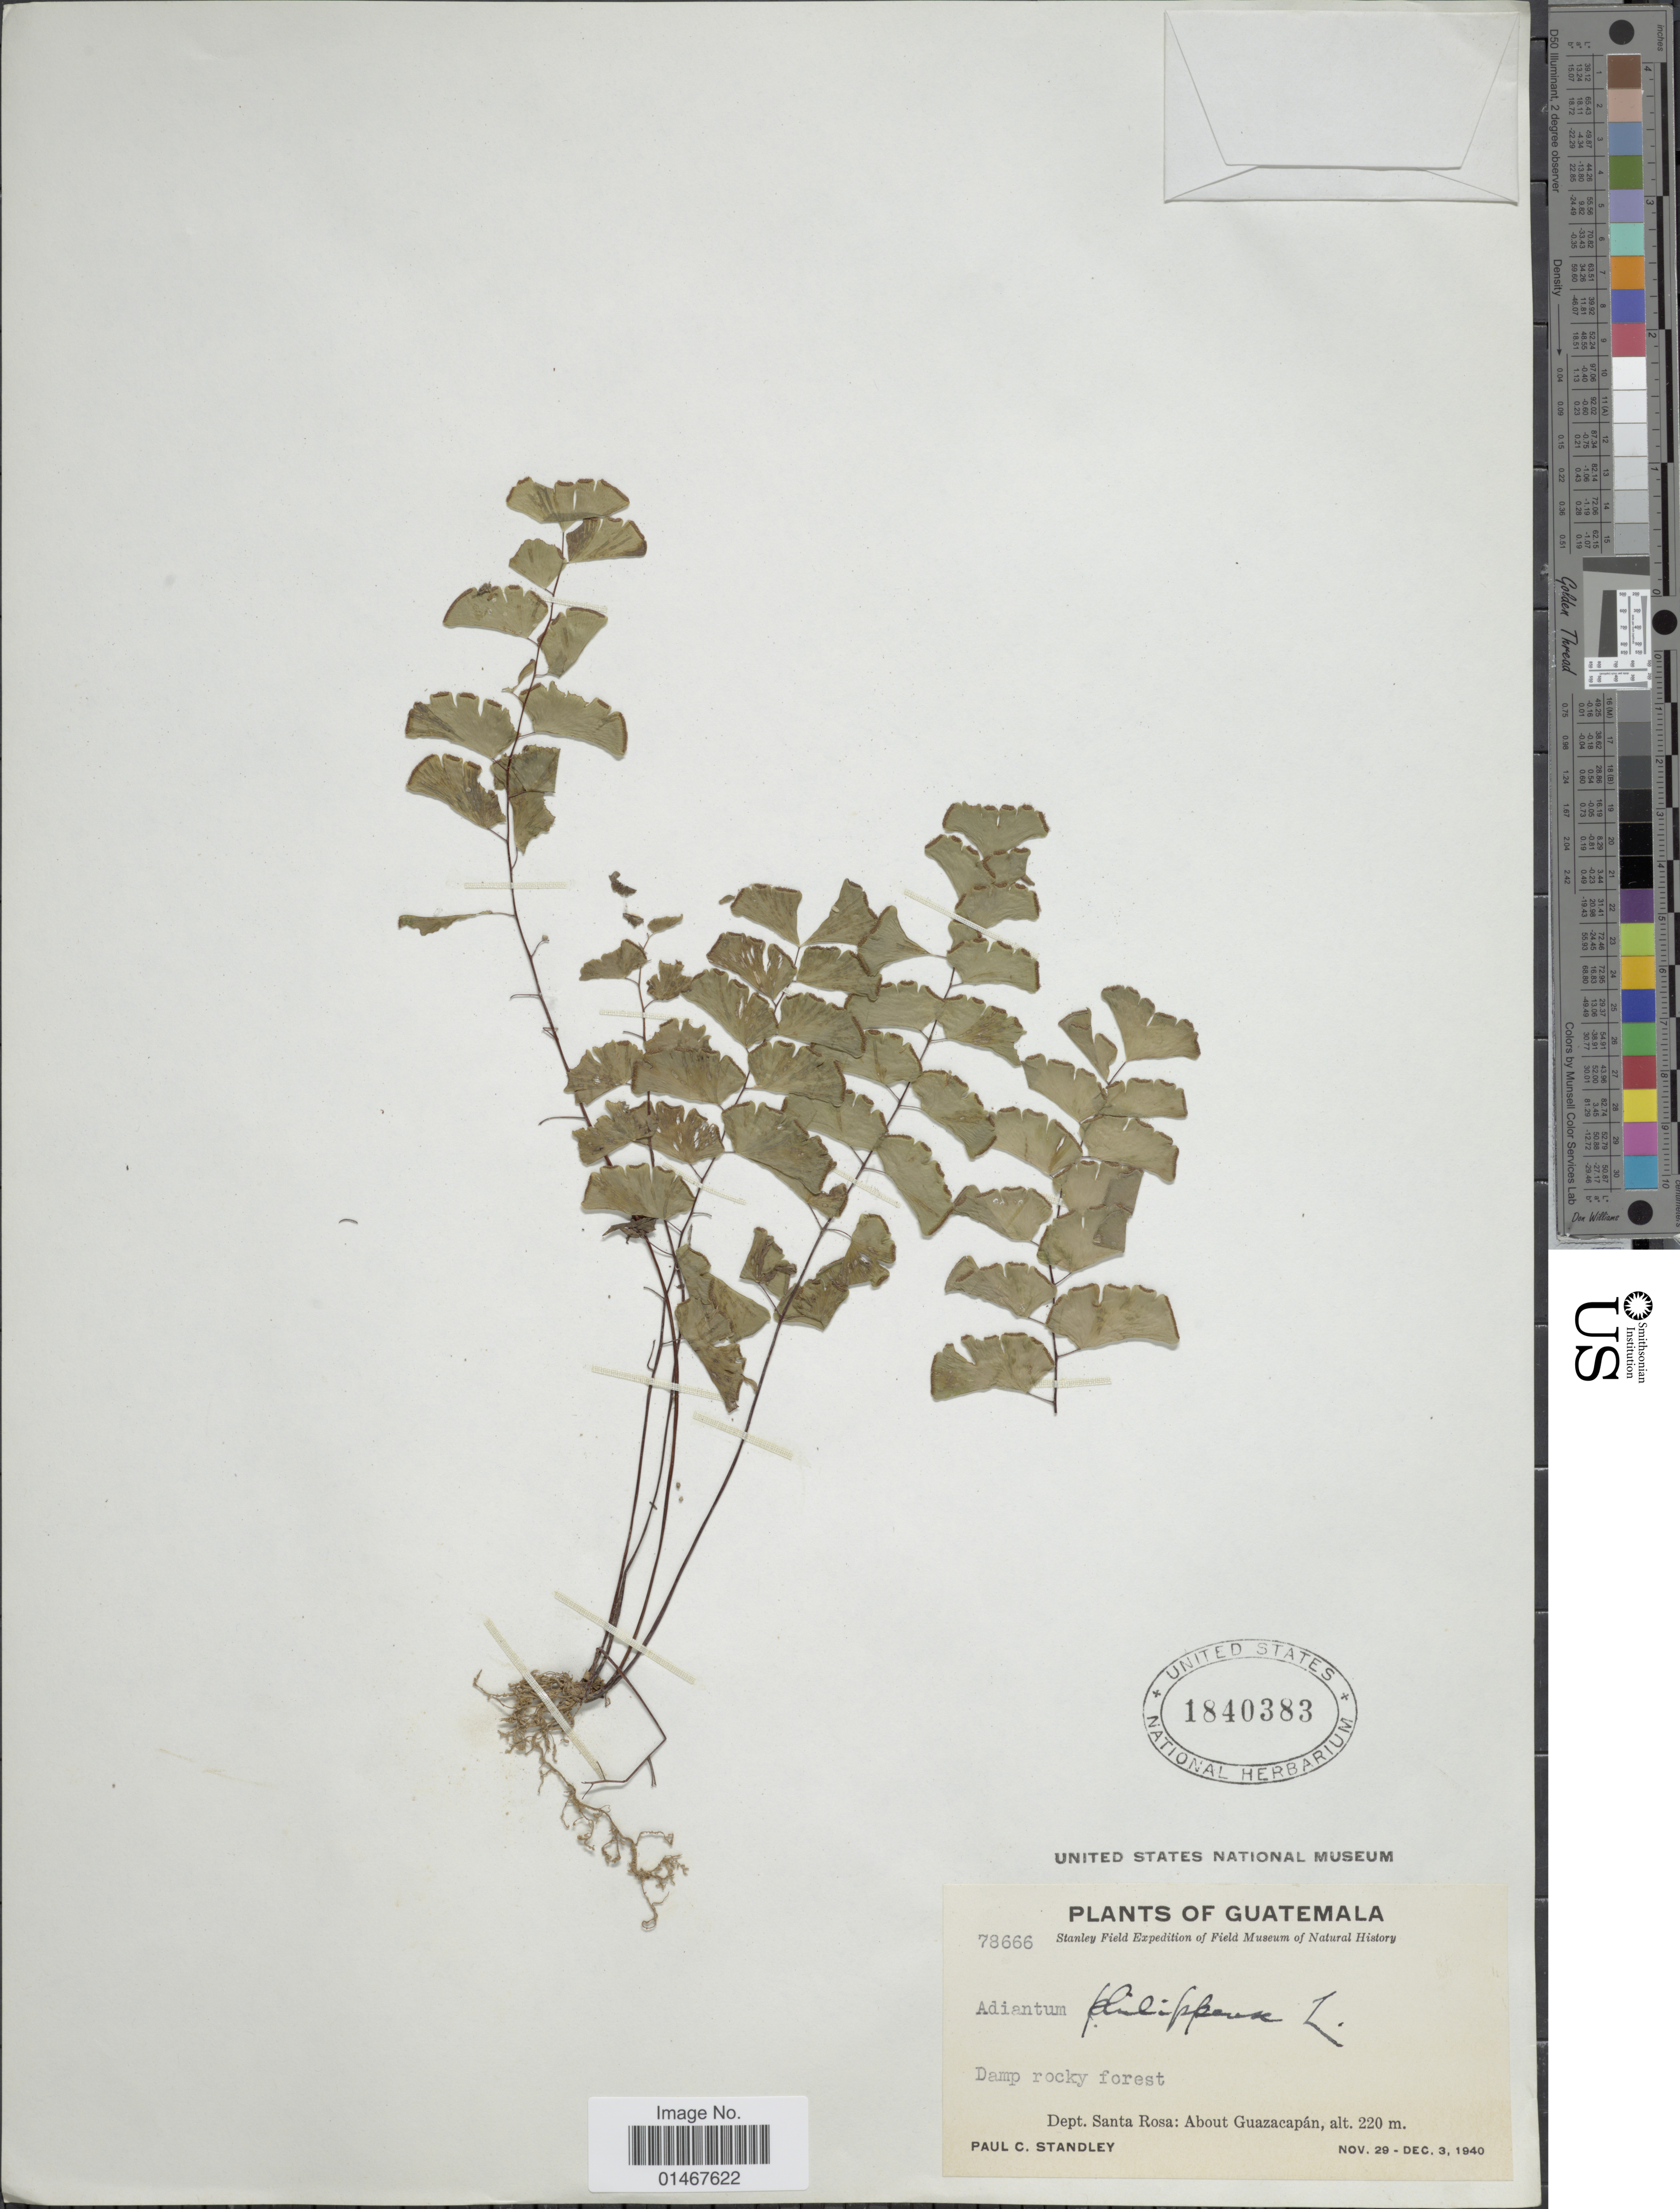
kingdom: Plantae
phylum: Tracheophyta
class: Polypodiopsida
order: Polypodiales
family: Pteridaceae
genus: Adiantum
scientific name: Adiantum philippense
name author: L.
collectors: P. C. Standley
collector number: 78666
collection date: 1940-11-29/1940-12-03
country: Guatemala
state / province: Santa Rosa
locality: Dept. Santa Rosa: About Guazacapán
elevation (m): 220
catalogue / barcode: US 1840383